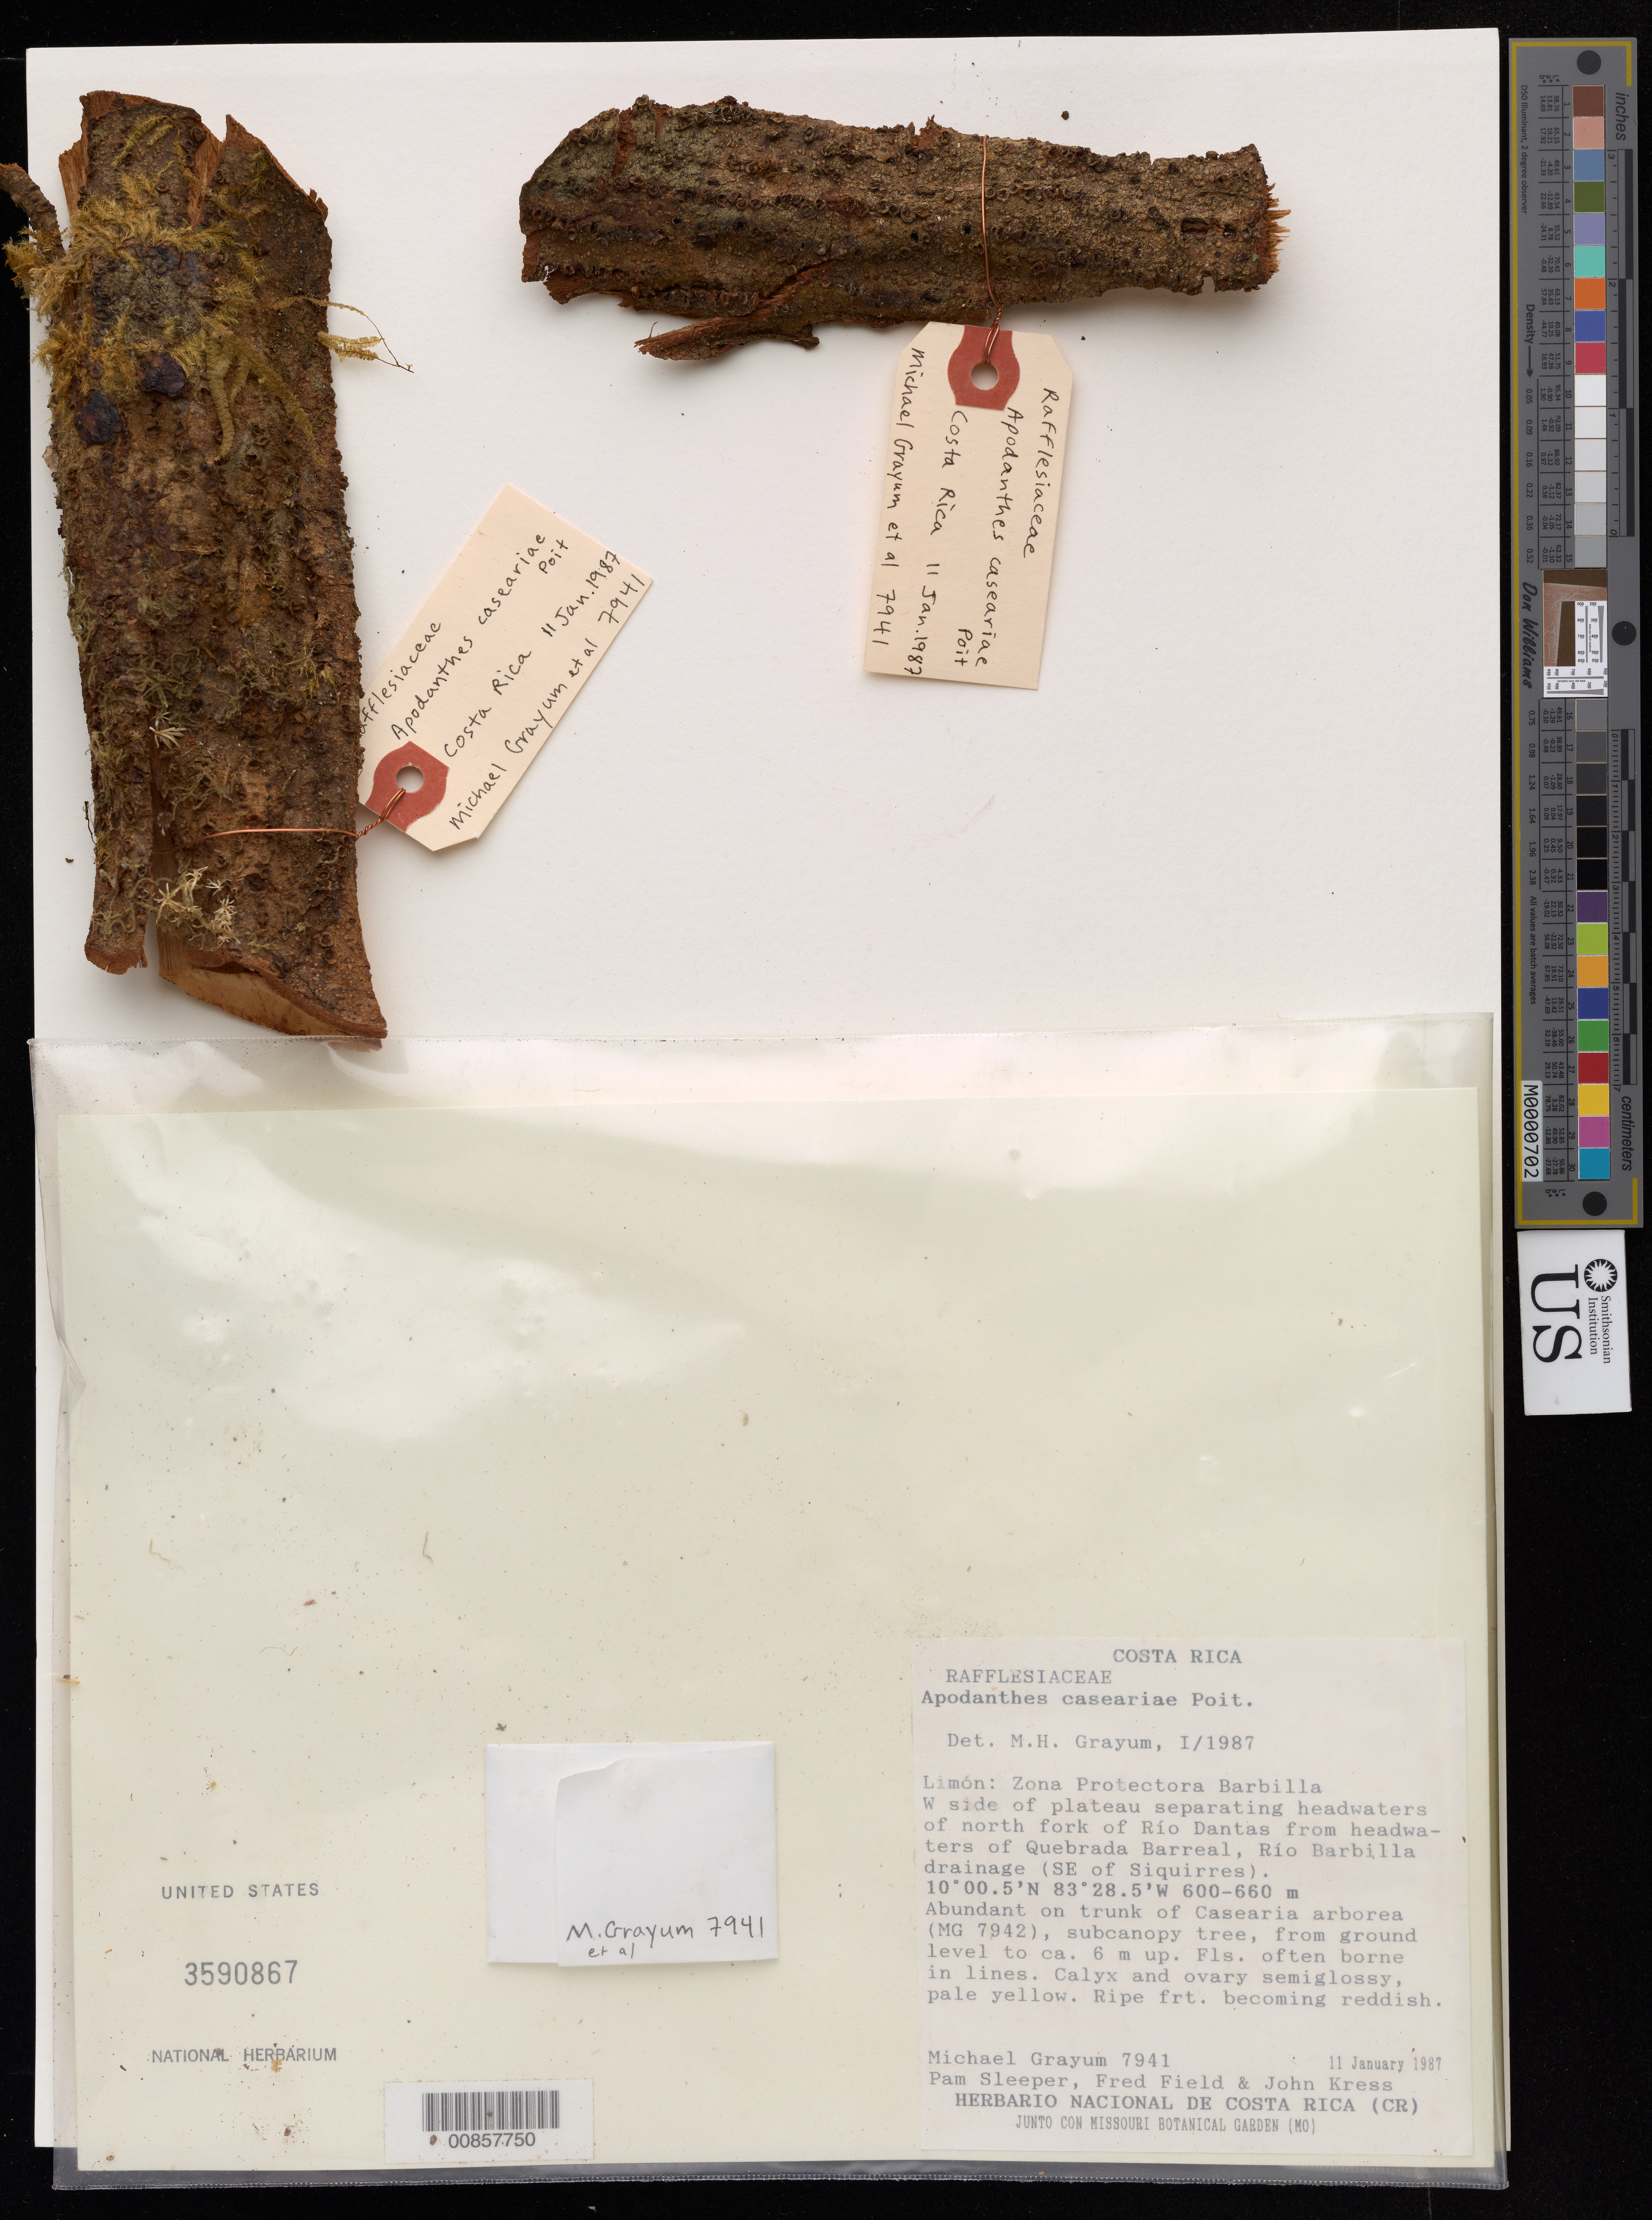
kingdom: Plantae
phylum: Tracheophyta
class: Magnoliopsida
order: Cucurbitales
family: Apodanthaceae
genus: Apodanthes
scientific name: Apodanthes caseariae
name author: Poit.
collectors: M. H. Grayum, P. Sleeper, F. Field & W. J. Kress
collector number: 7941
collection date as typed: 11 Jan 1987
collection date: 1987-01-11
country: Costa Rica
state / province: Limón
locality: Zona Protectora Barbilla, W side of plateau.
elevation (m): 600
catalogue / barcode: US 3590867